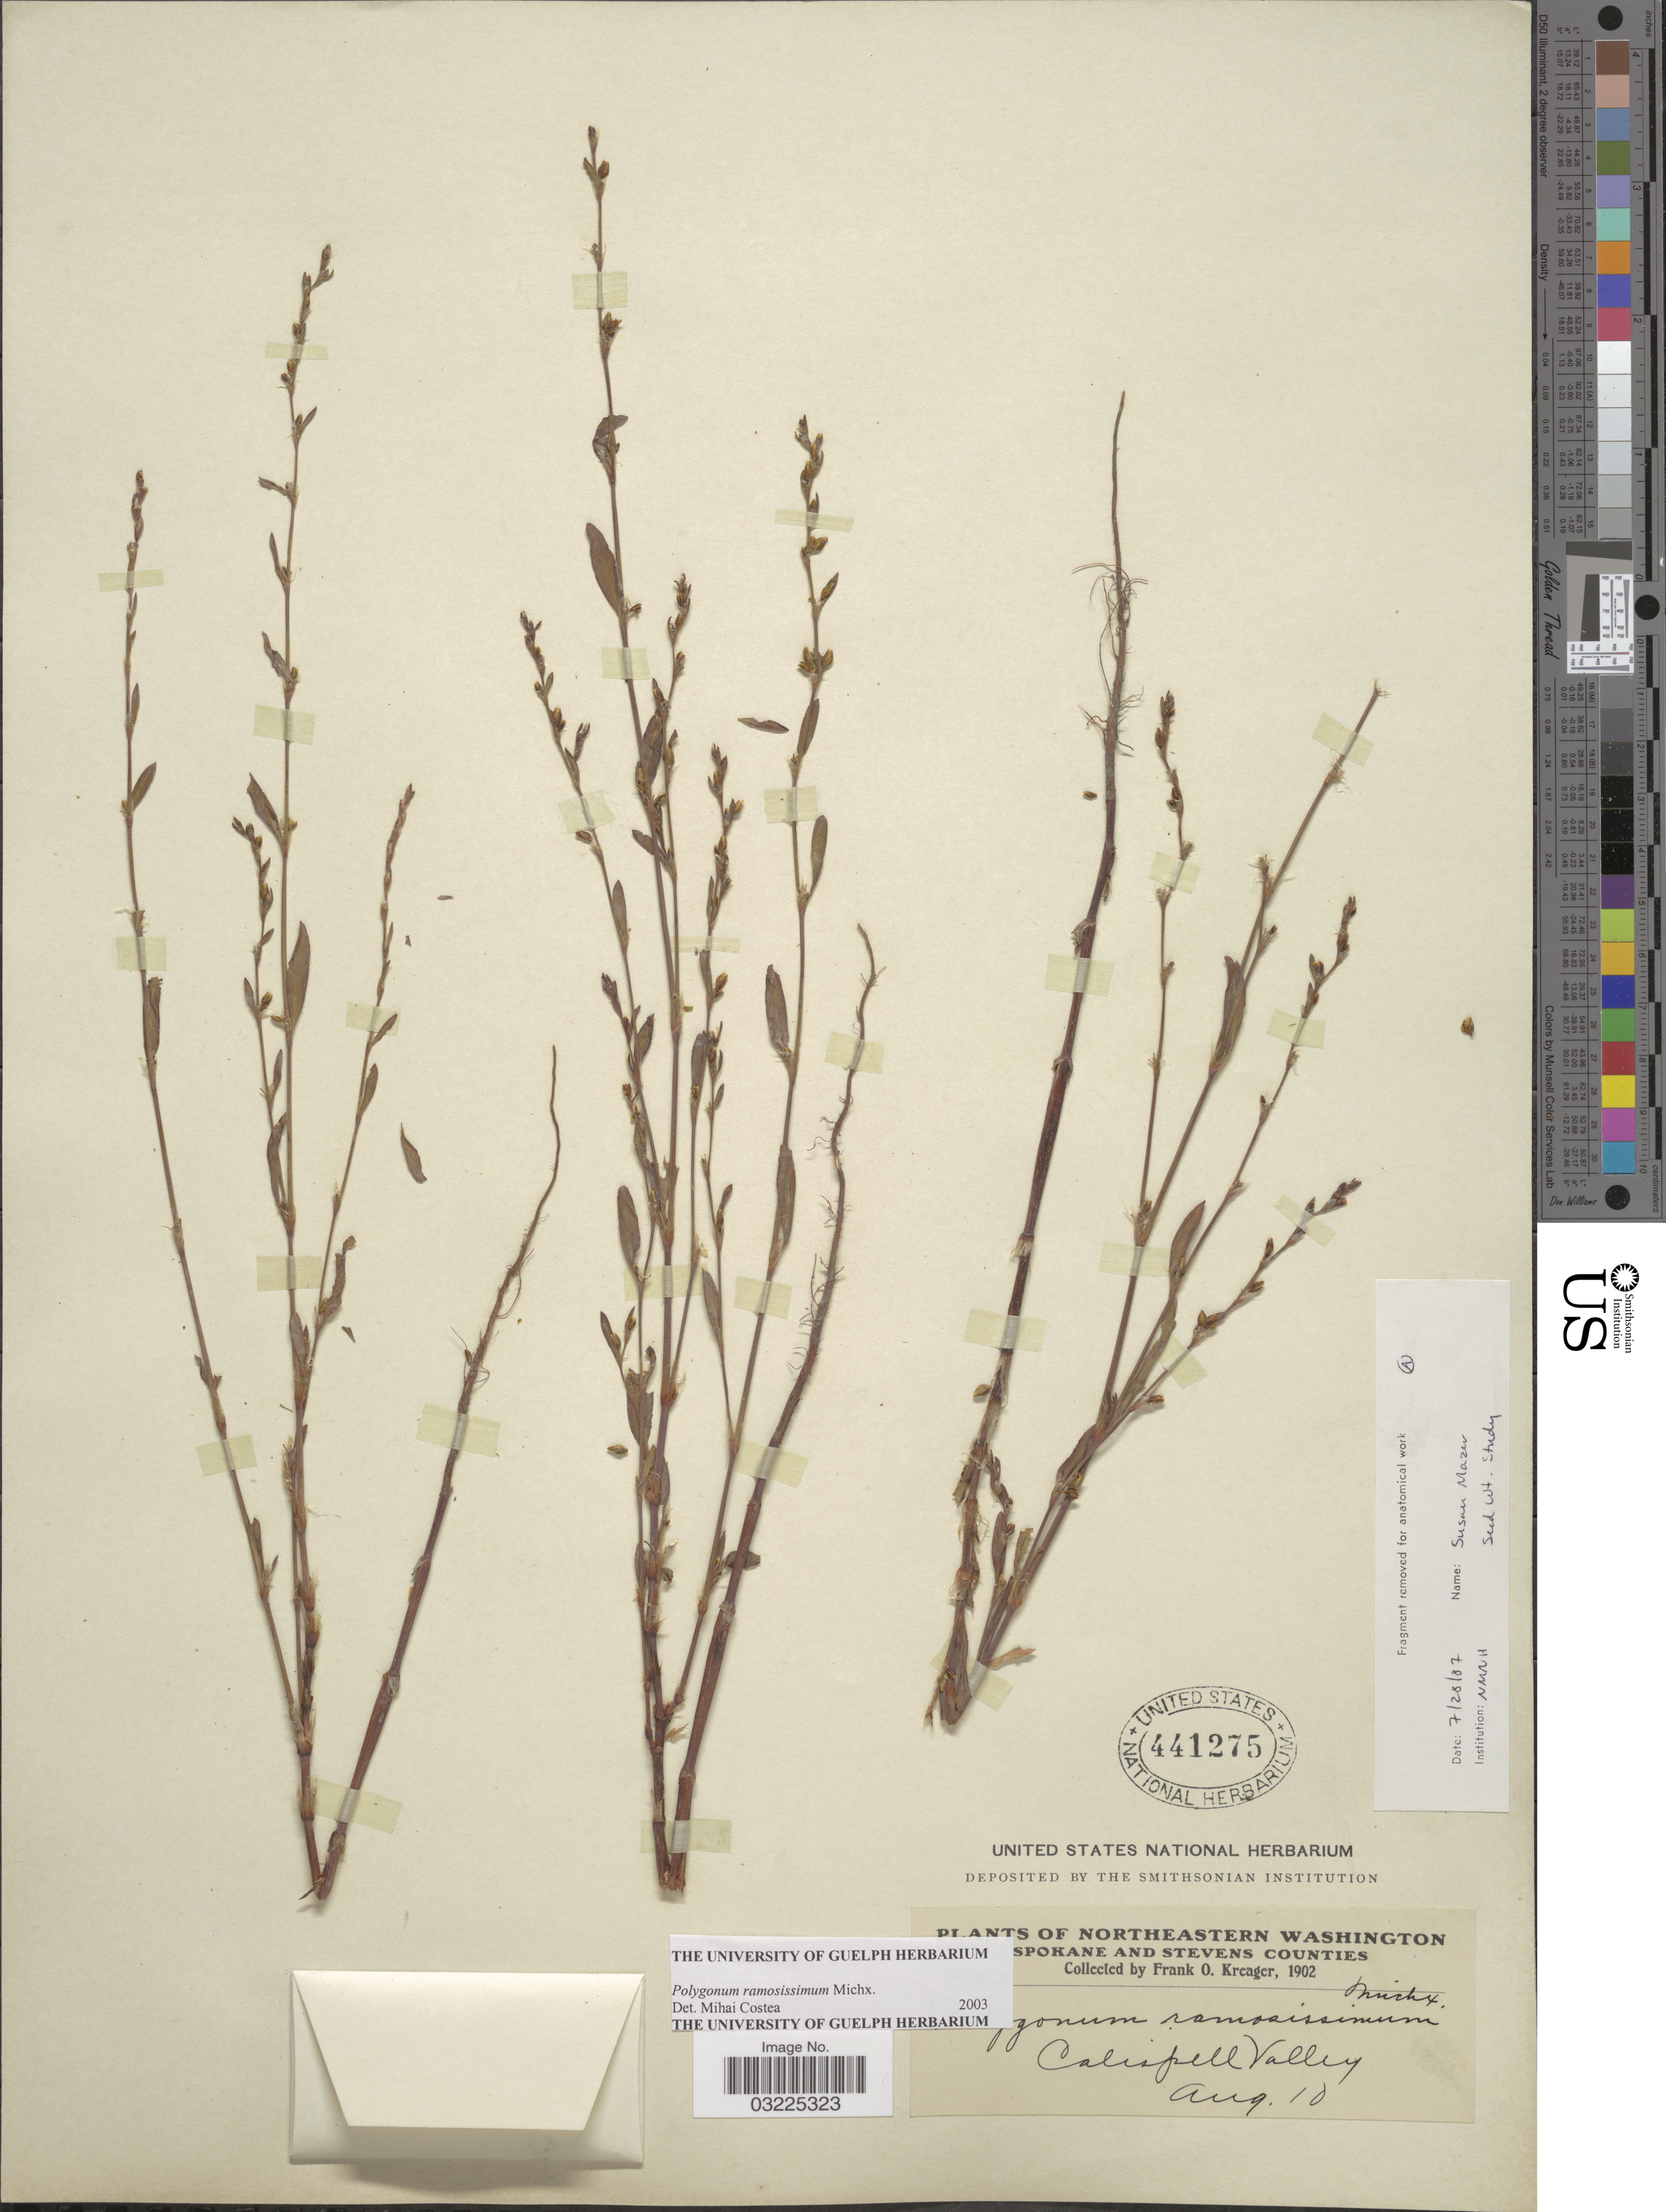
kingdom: Plantae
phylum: Tracheophyta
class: Magnoliopsida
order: Caryophyllales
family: Polygonaceae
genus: Polygonum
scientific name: Polygonum ramosissimum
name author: Michx.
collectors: F. Kreager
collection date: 1902-08-10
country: United States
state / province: Washington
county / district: Spokane / Stevens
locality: Northeastern Washington. Spokane and Stevens Counties. Calispell Valley.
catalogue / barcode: US 441275